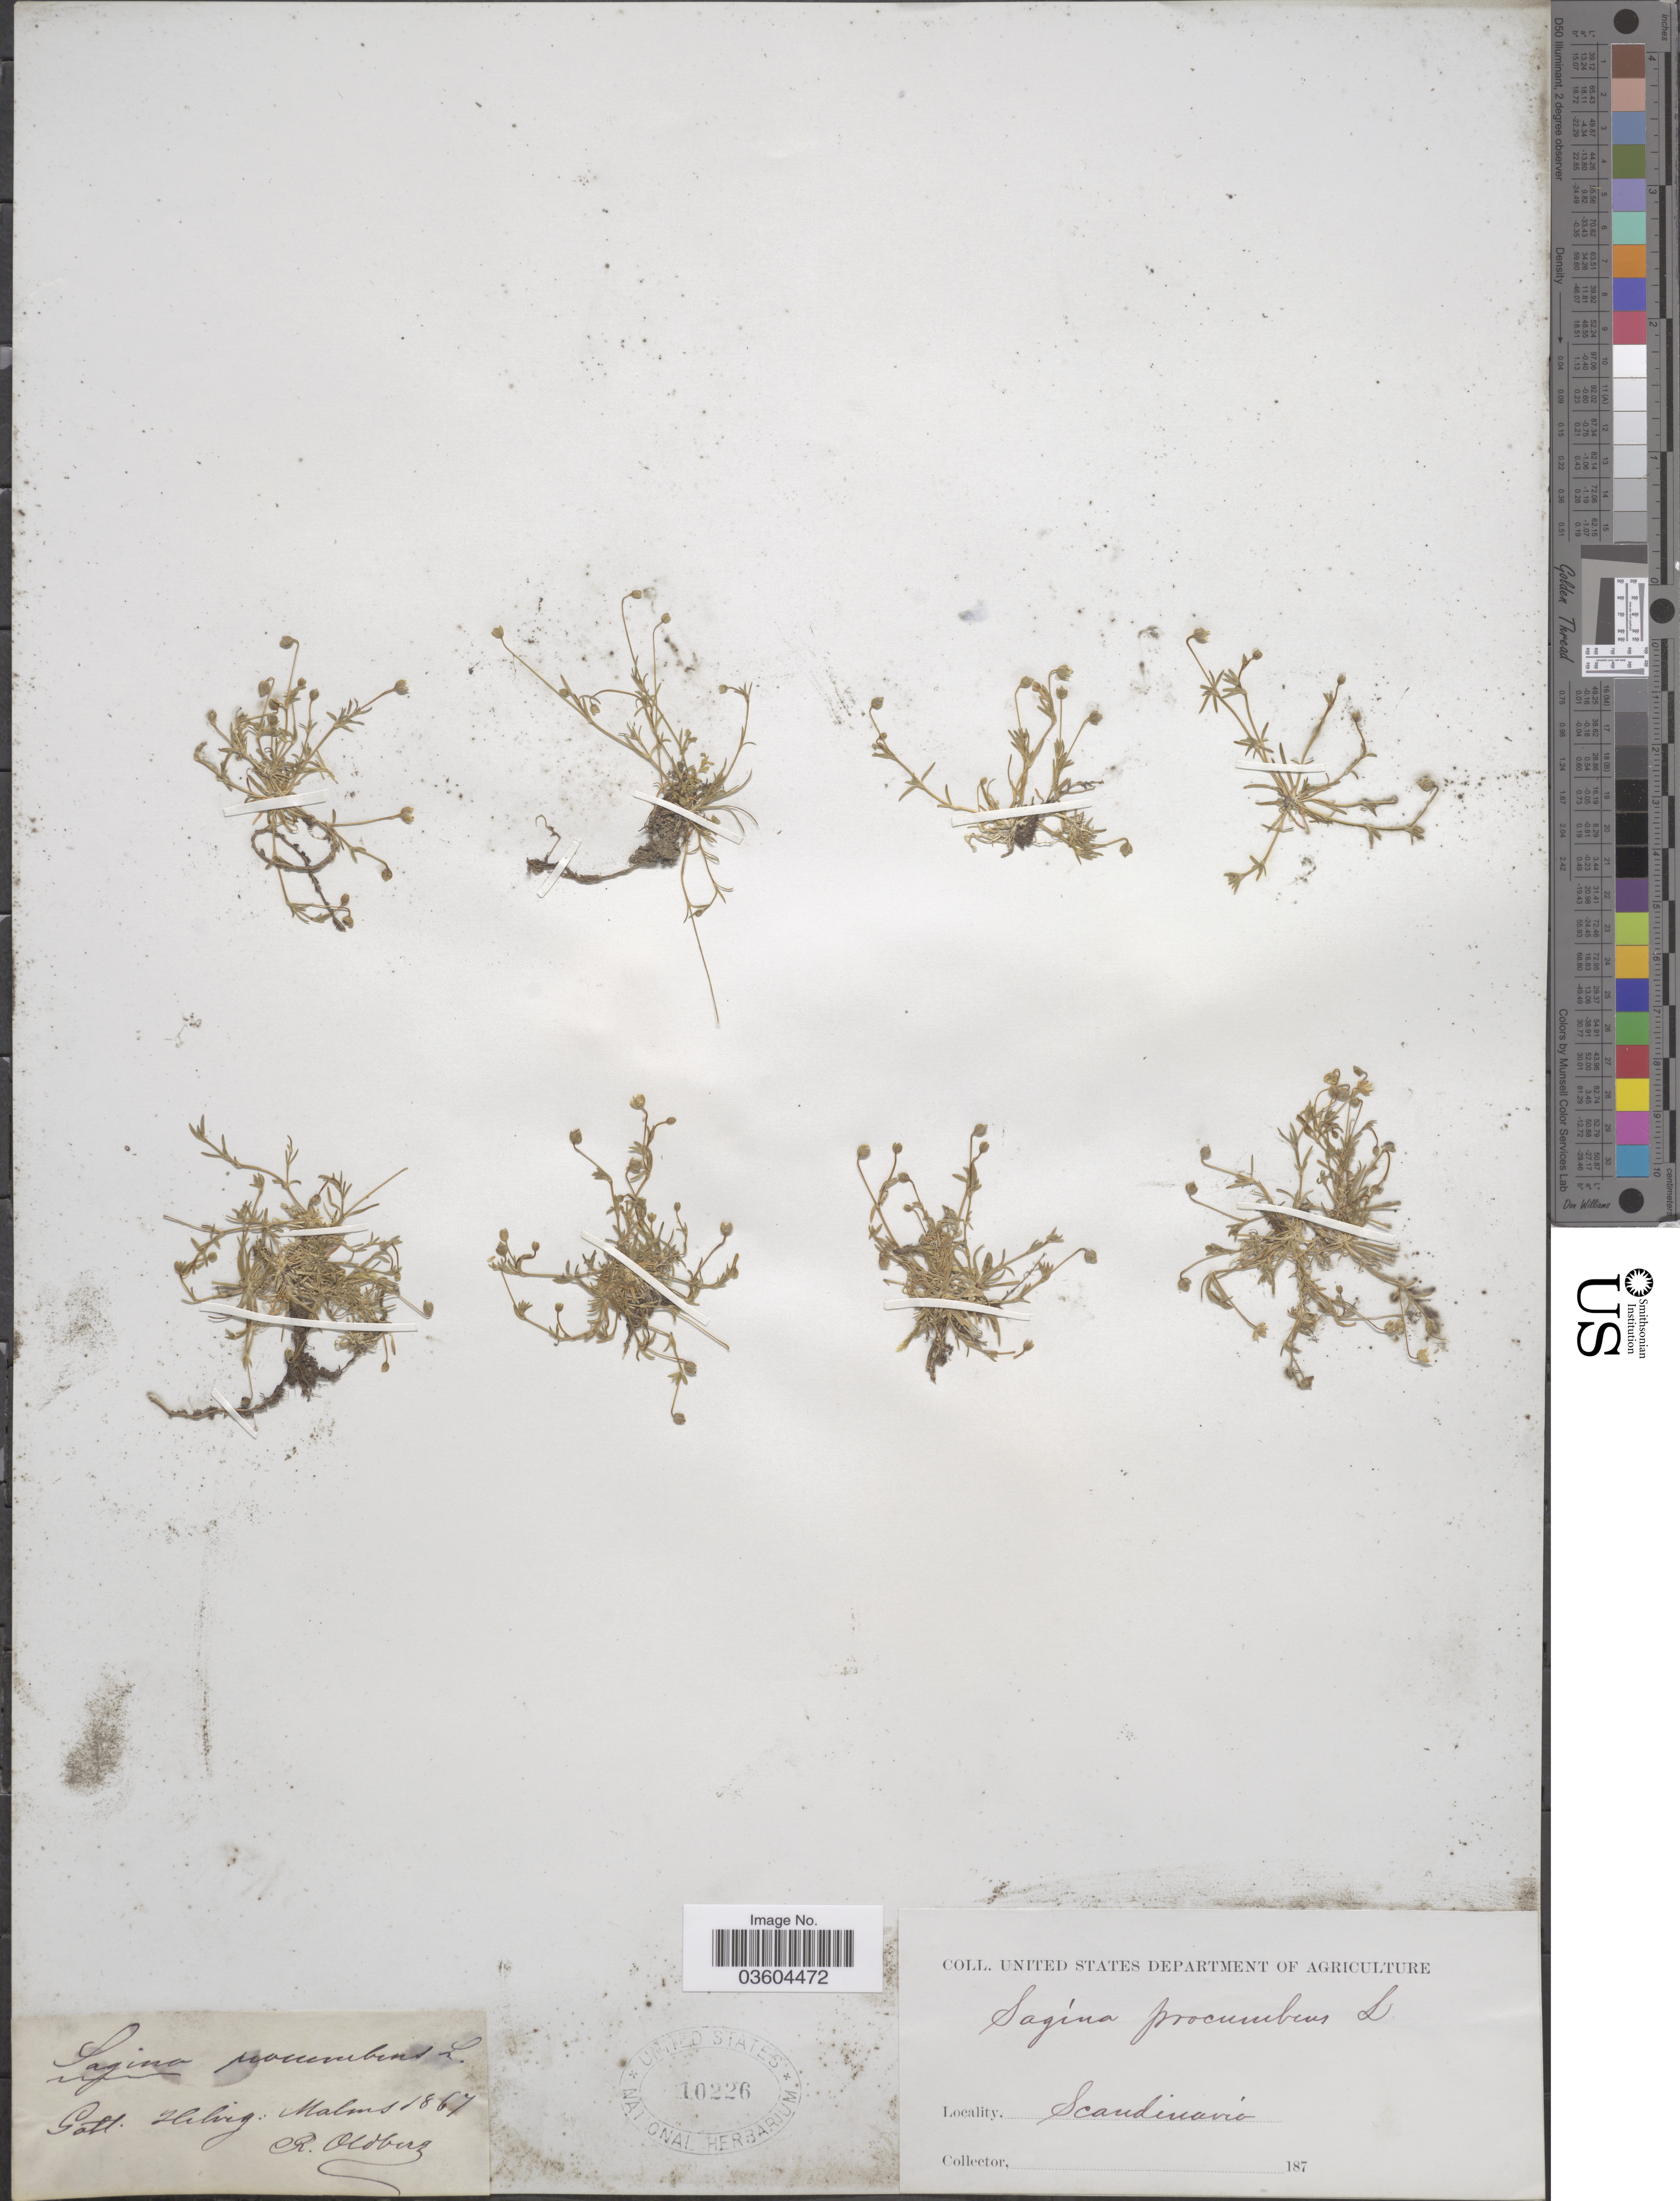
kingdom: Plantae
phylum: Tracheophyta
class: Magnoliopsida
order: Caryophyllales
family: Caryophyllaceae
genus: Sagina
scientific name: Sagina procumbens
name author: L.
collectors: R. Oldberg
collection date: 1867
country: Sweden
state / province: Gotland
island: Gotland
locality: Scandinavia. Gotl. Helvig: Malmo.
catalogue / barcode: US 10226